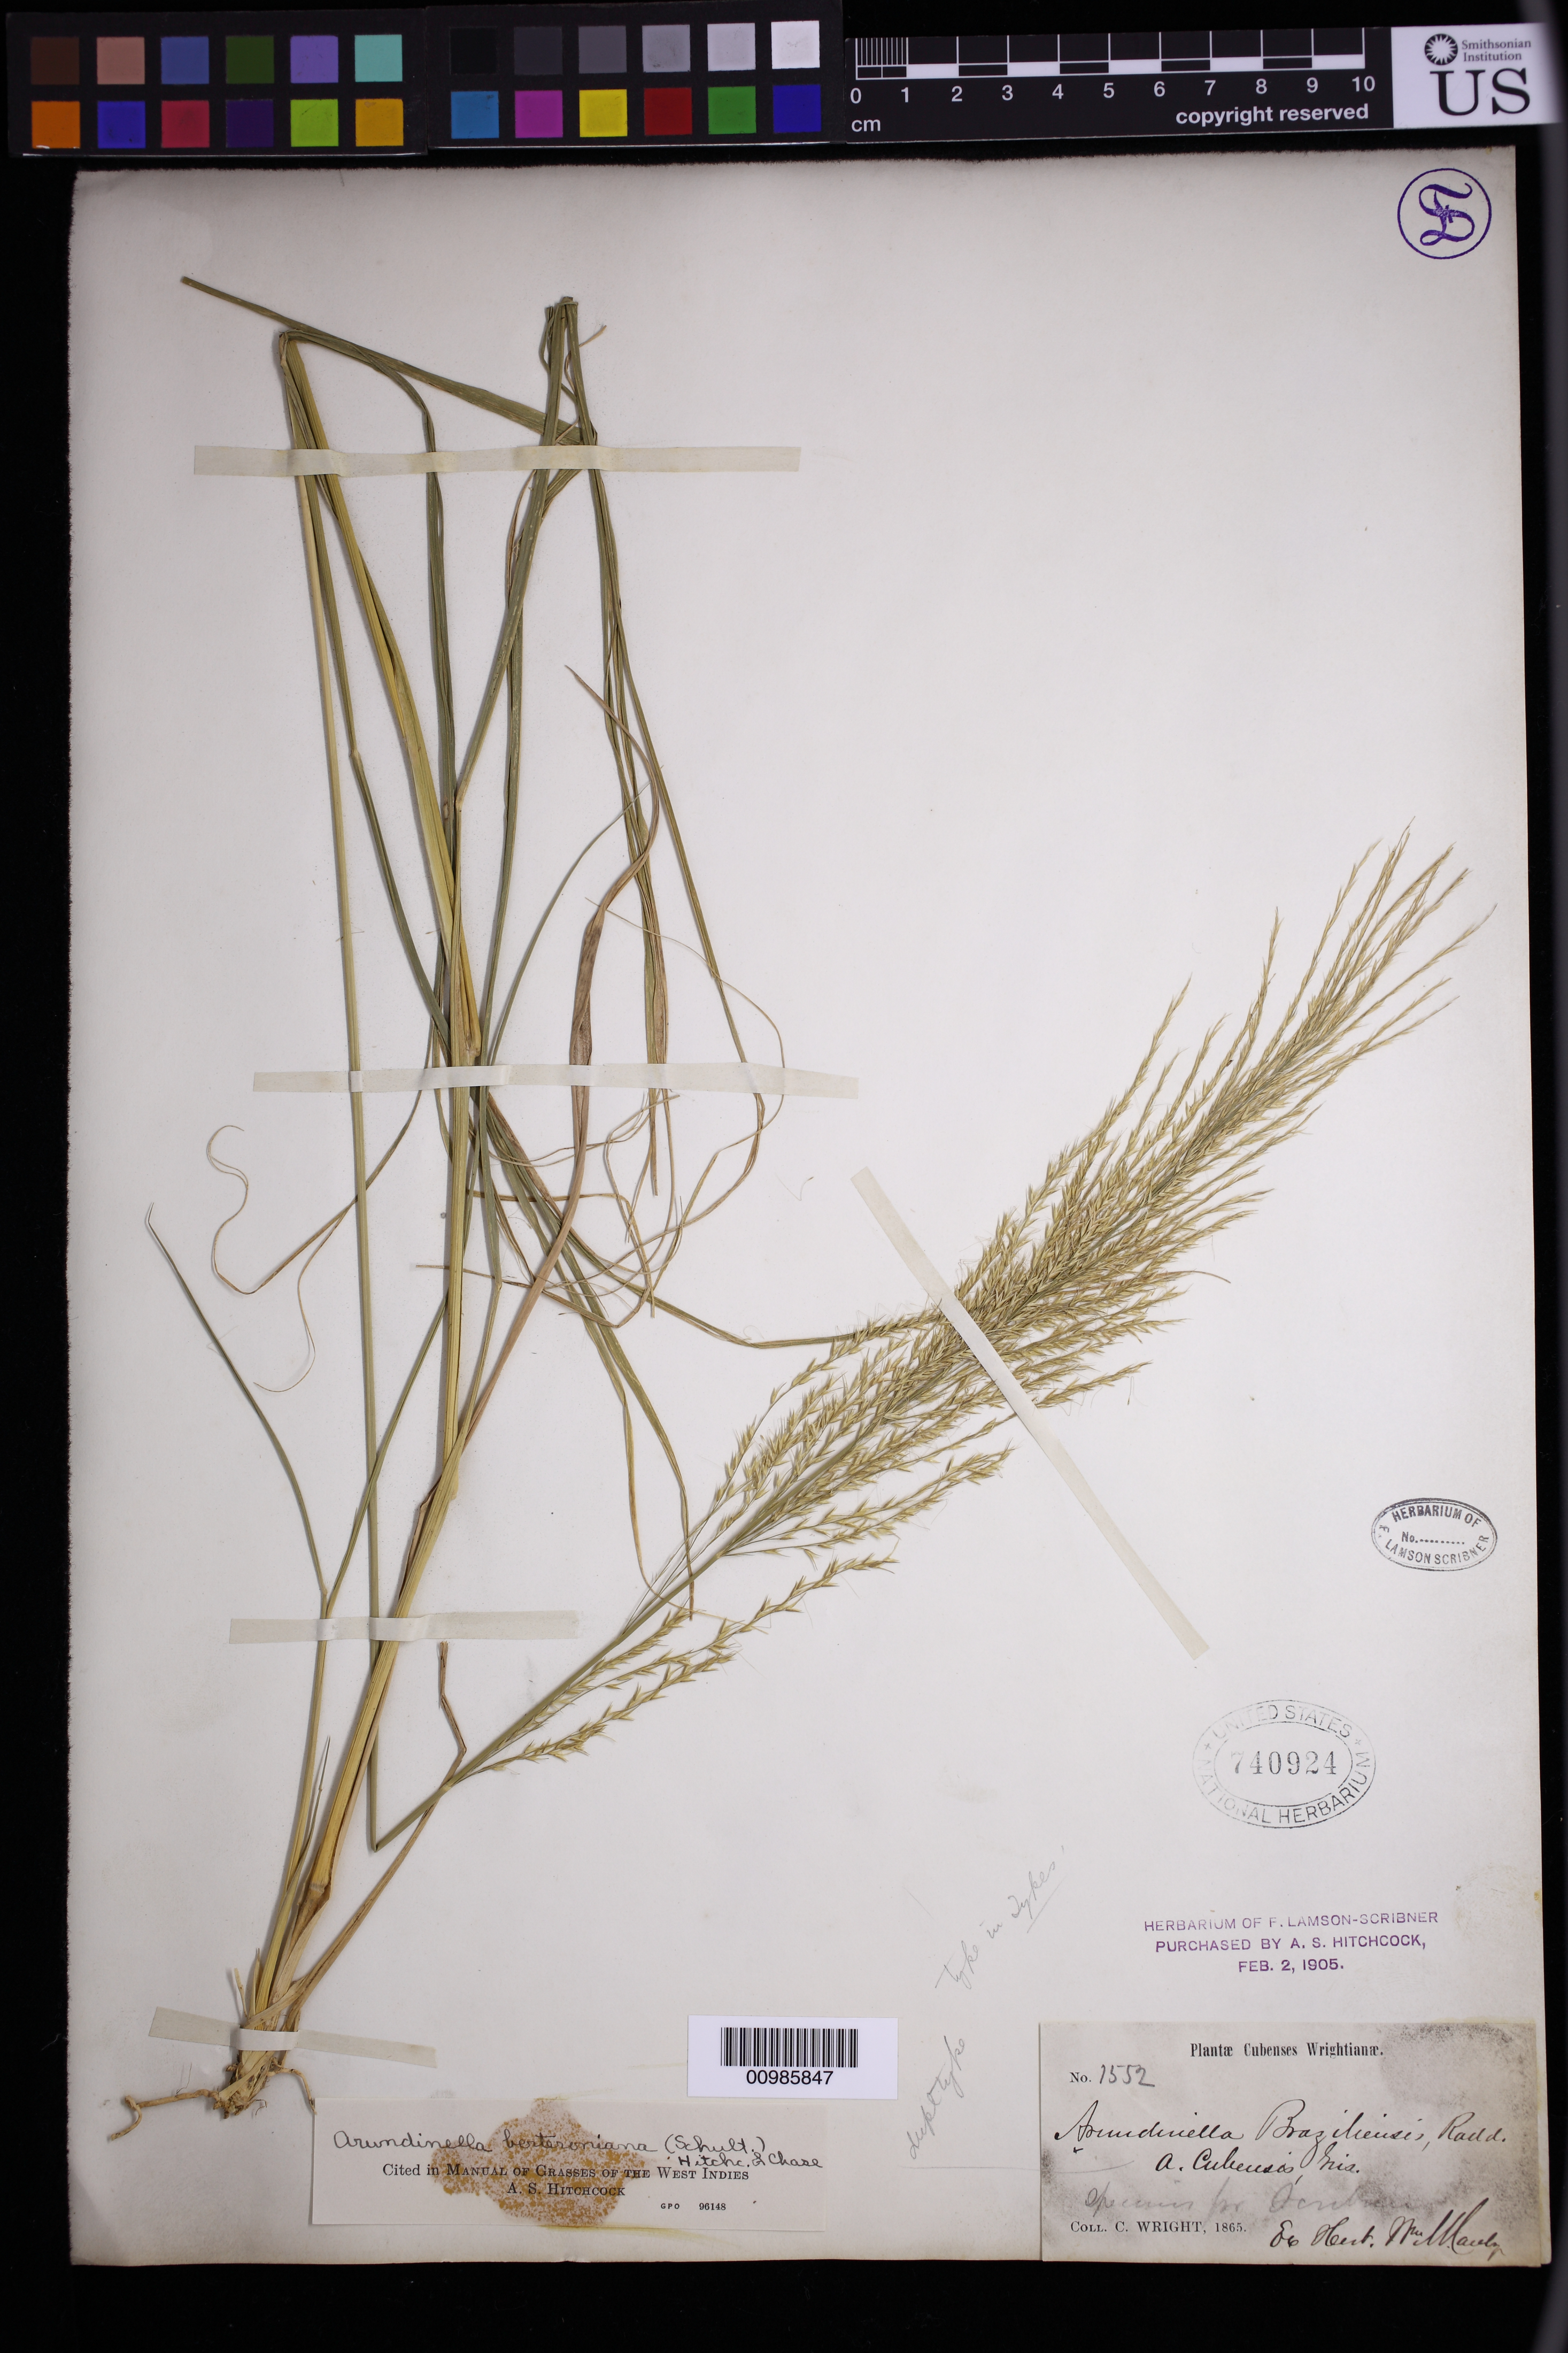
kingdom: Plantae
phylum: Tracheophyta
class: Liliopsida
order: Poales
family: Poaceae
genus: Arundinella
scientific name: Arundinella cubensis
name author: Griseb.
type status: Possible Type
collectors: C. Wright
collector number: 1552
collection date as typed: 1865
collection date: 1865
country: Cuba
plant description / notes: ex herb Lamson Scribner; If collection date on label is correct (1865) then this cannot be type material as name was published in 1862.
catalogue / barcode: US 740924